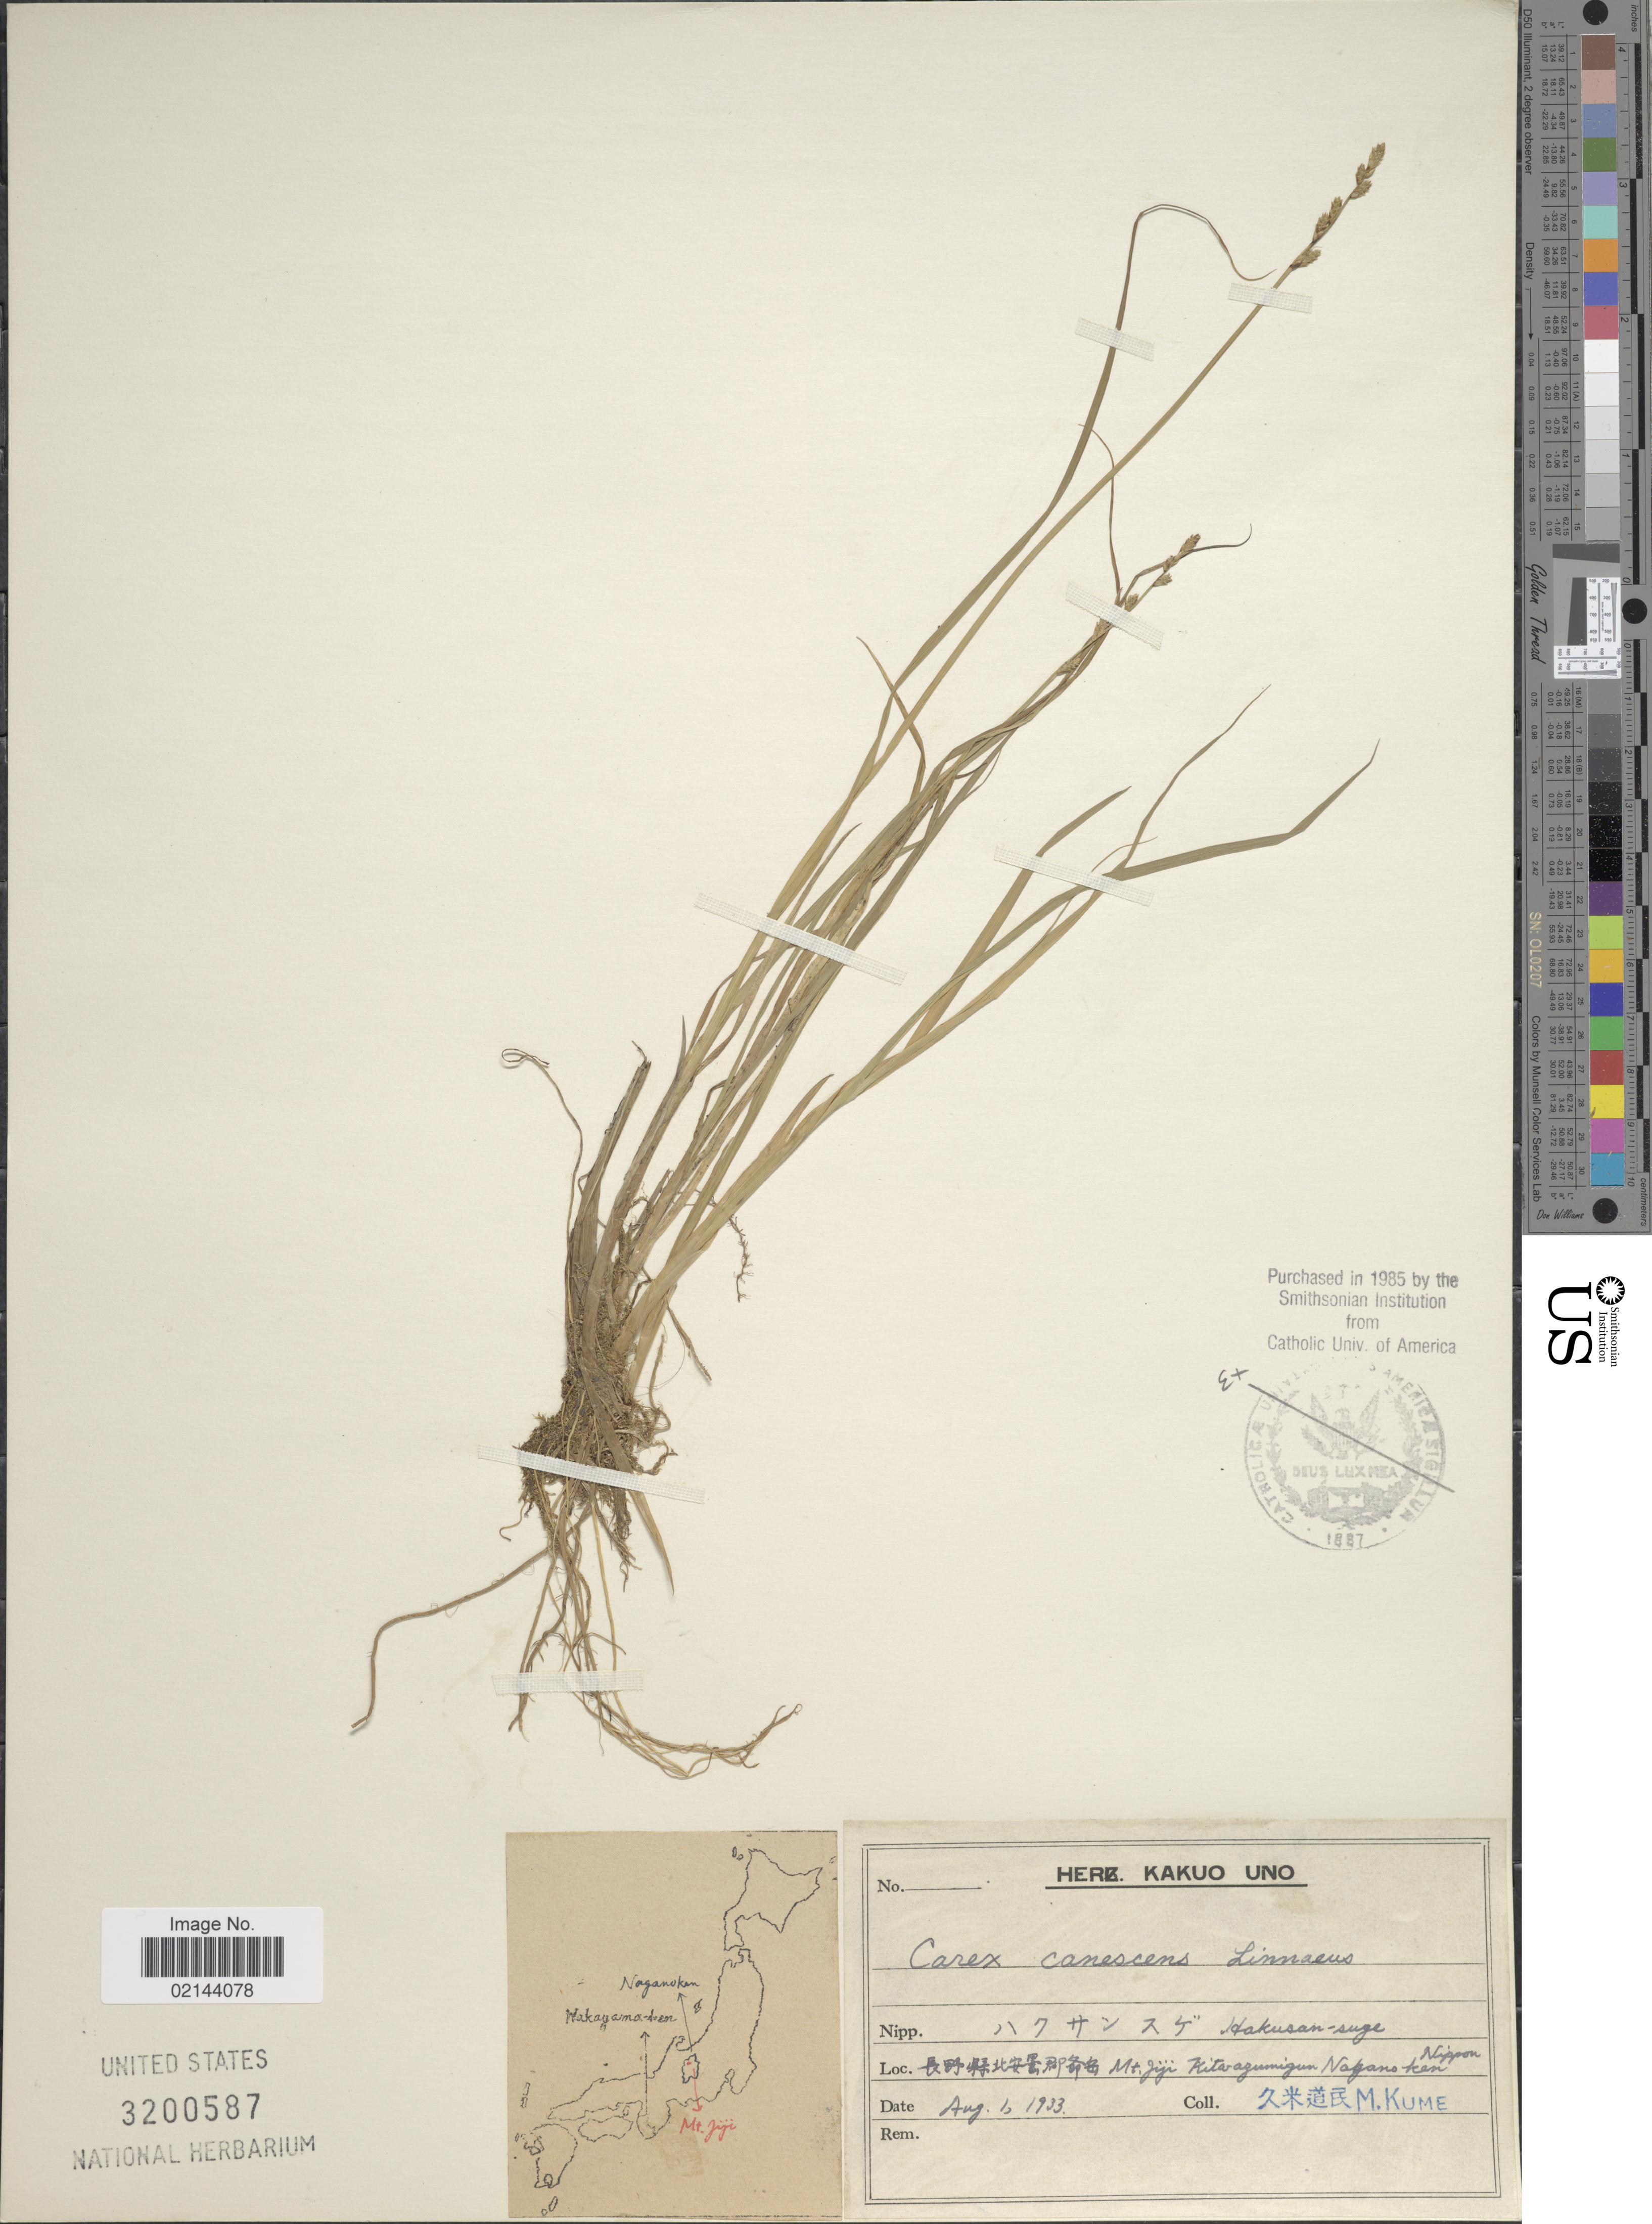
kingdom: Plantae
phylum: Tracheophyta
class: Liliopsida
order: Poales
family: Cyperaceae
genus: Carex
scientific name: Carex canescens var. canescens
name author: L.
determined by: Strong, Mark T., (BOT), Smithsonian Institution - National Museum of Natural History (UNITED STATES)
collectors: M. Kume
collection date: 1933-08-01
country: Japan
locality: Mt. Jiji Kitasazumigun Napano ken Nippon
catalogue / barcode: US 3200587